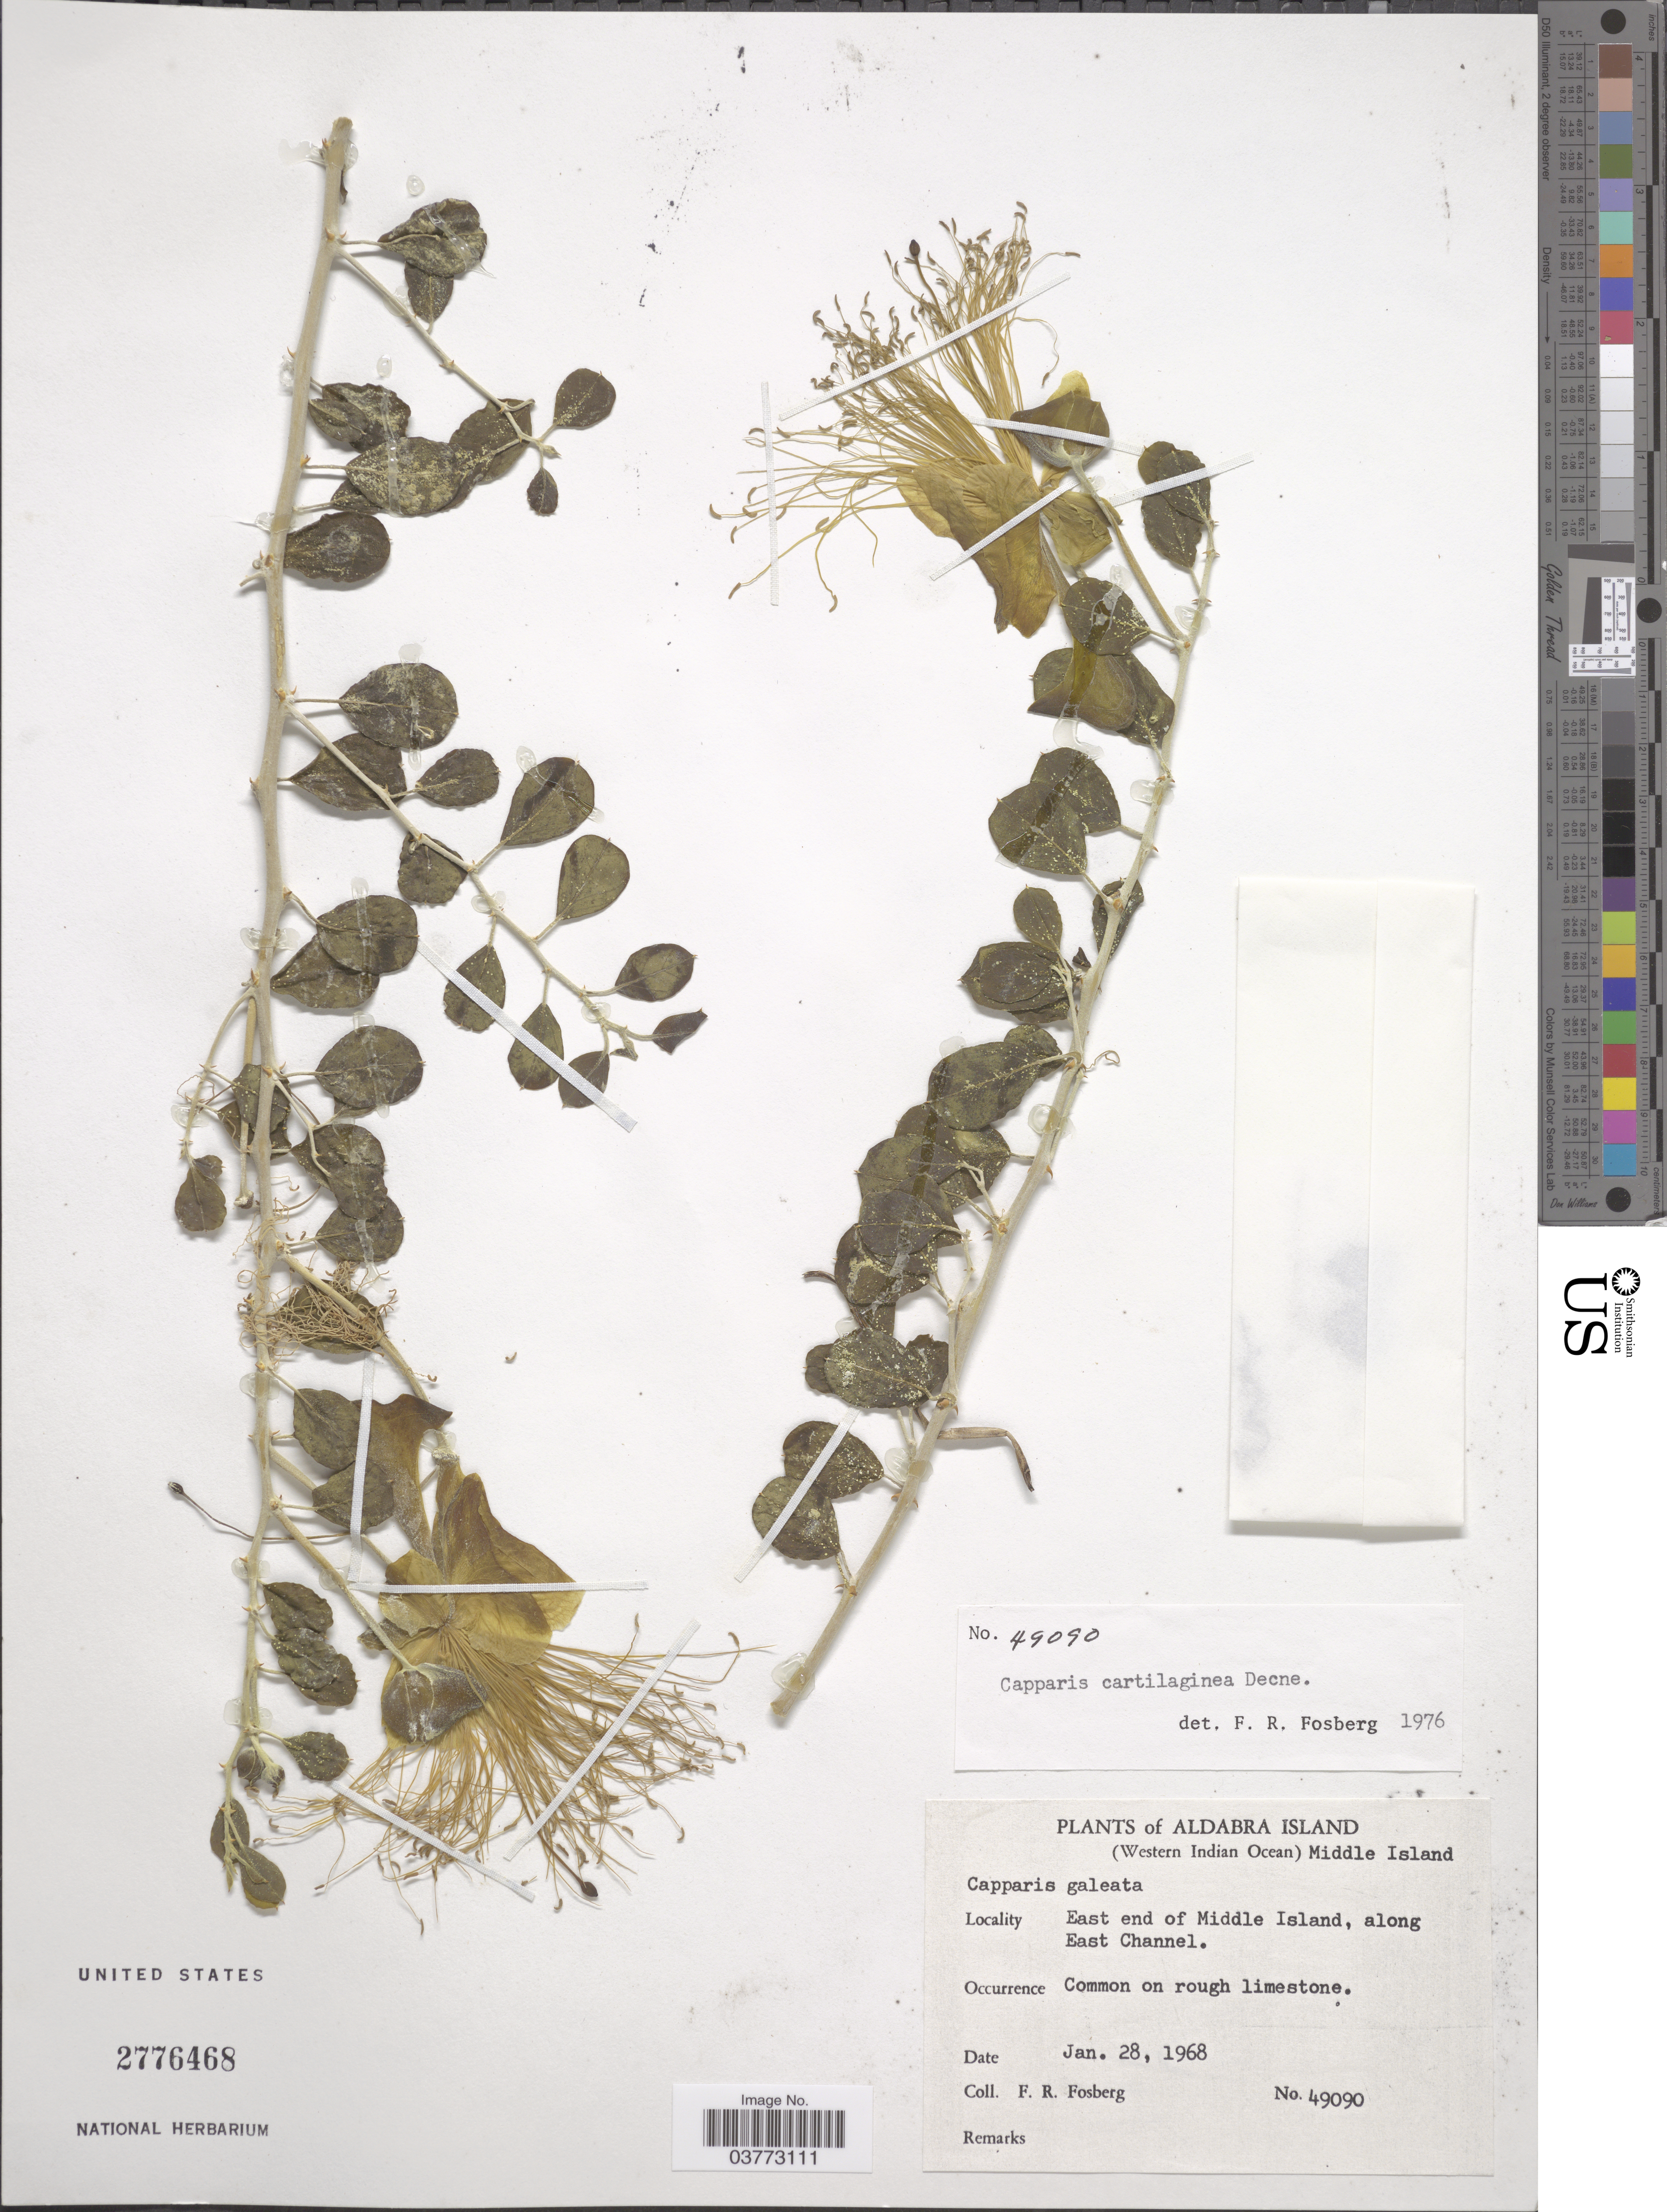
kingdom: Plantae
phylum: Tracheophyta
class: Magnoliopsida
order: Brassicales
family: Capparaceae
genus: Capparis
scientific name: Capparis cartilaginea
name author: Decne.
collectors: F. R. Fosberg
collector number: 49090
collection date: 1968-01-28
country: Seychelles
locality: Aldabra Island. (Western Indian Ocean) Middle Island. East end of Middle Island, along East Channel.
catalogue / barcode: US 2776468